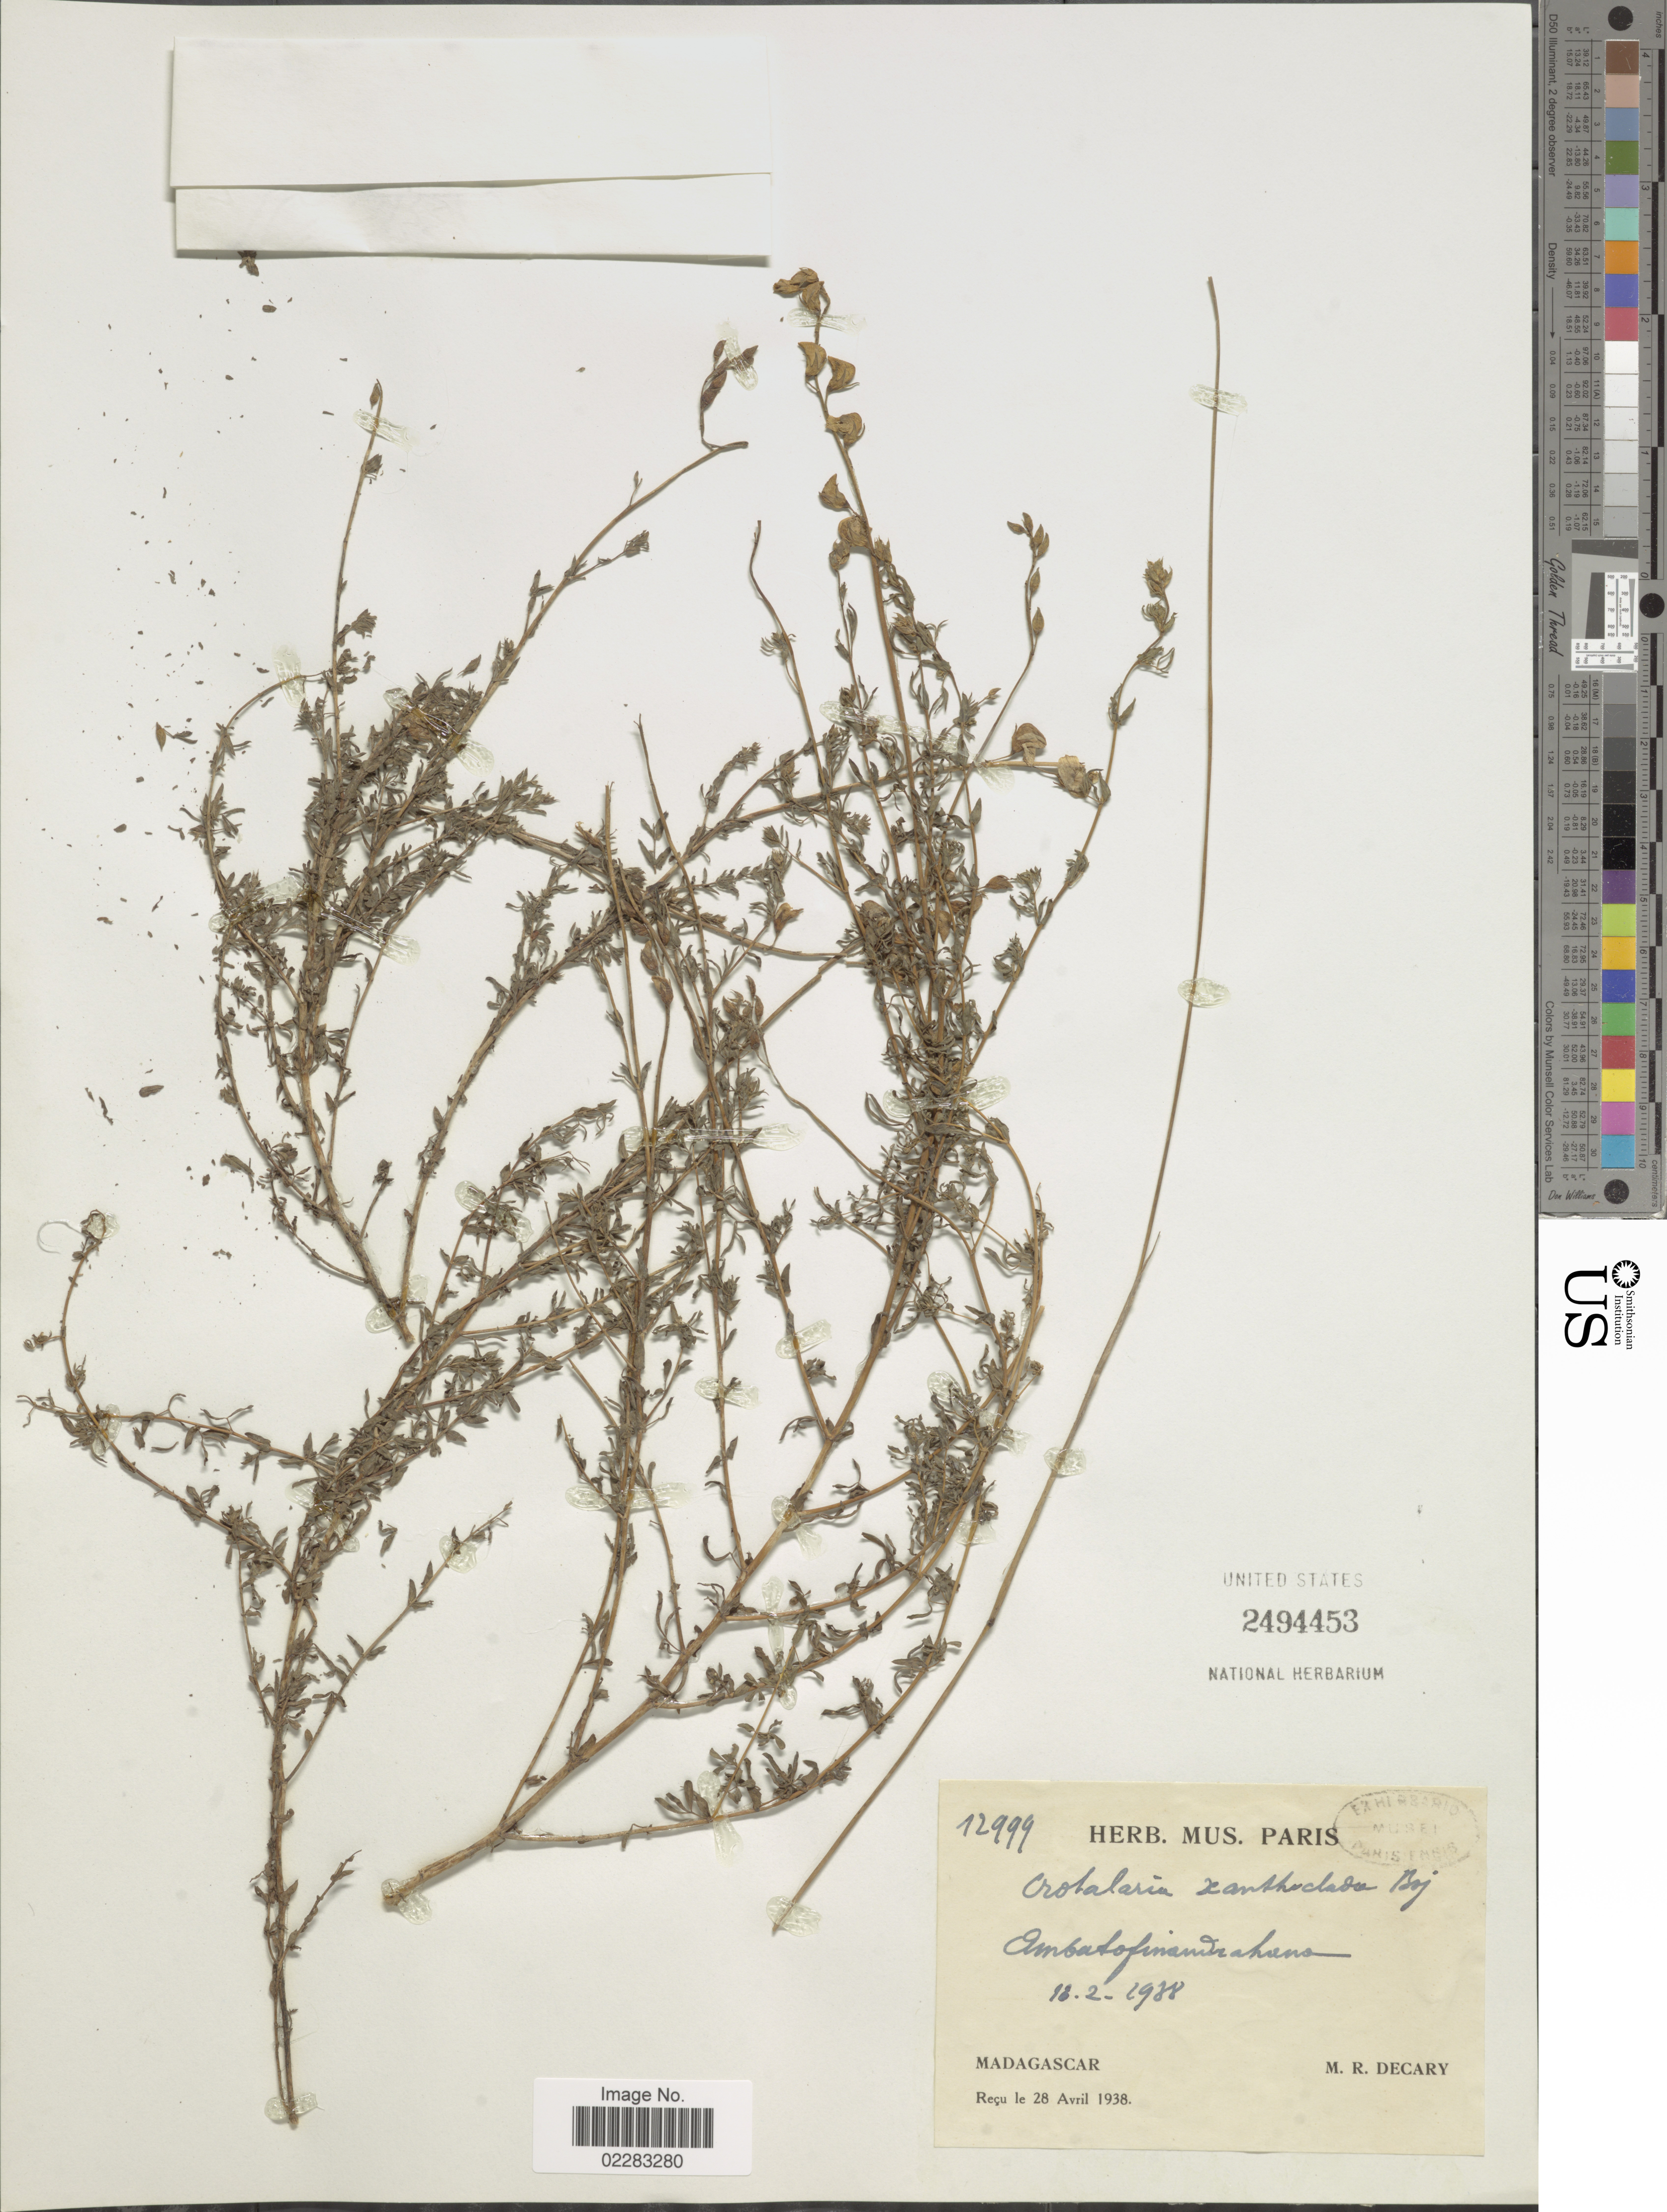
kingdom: Plantae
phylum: Tracheophyta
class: Magnoliopsida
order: Fabales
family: Fabaceae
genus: Crotalaria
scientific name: Crotalaria xanthoclada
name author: Benth.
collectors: R. Decary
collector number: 12999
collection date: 1988-02-16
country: Madagascar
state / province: Amoron'i Mania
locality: Ambatofinandrahana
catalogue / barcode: US 2494453